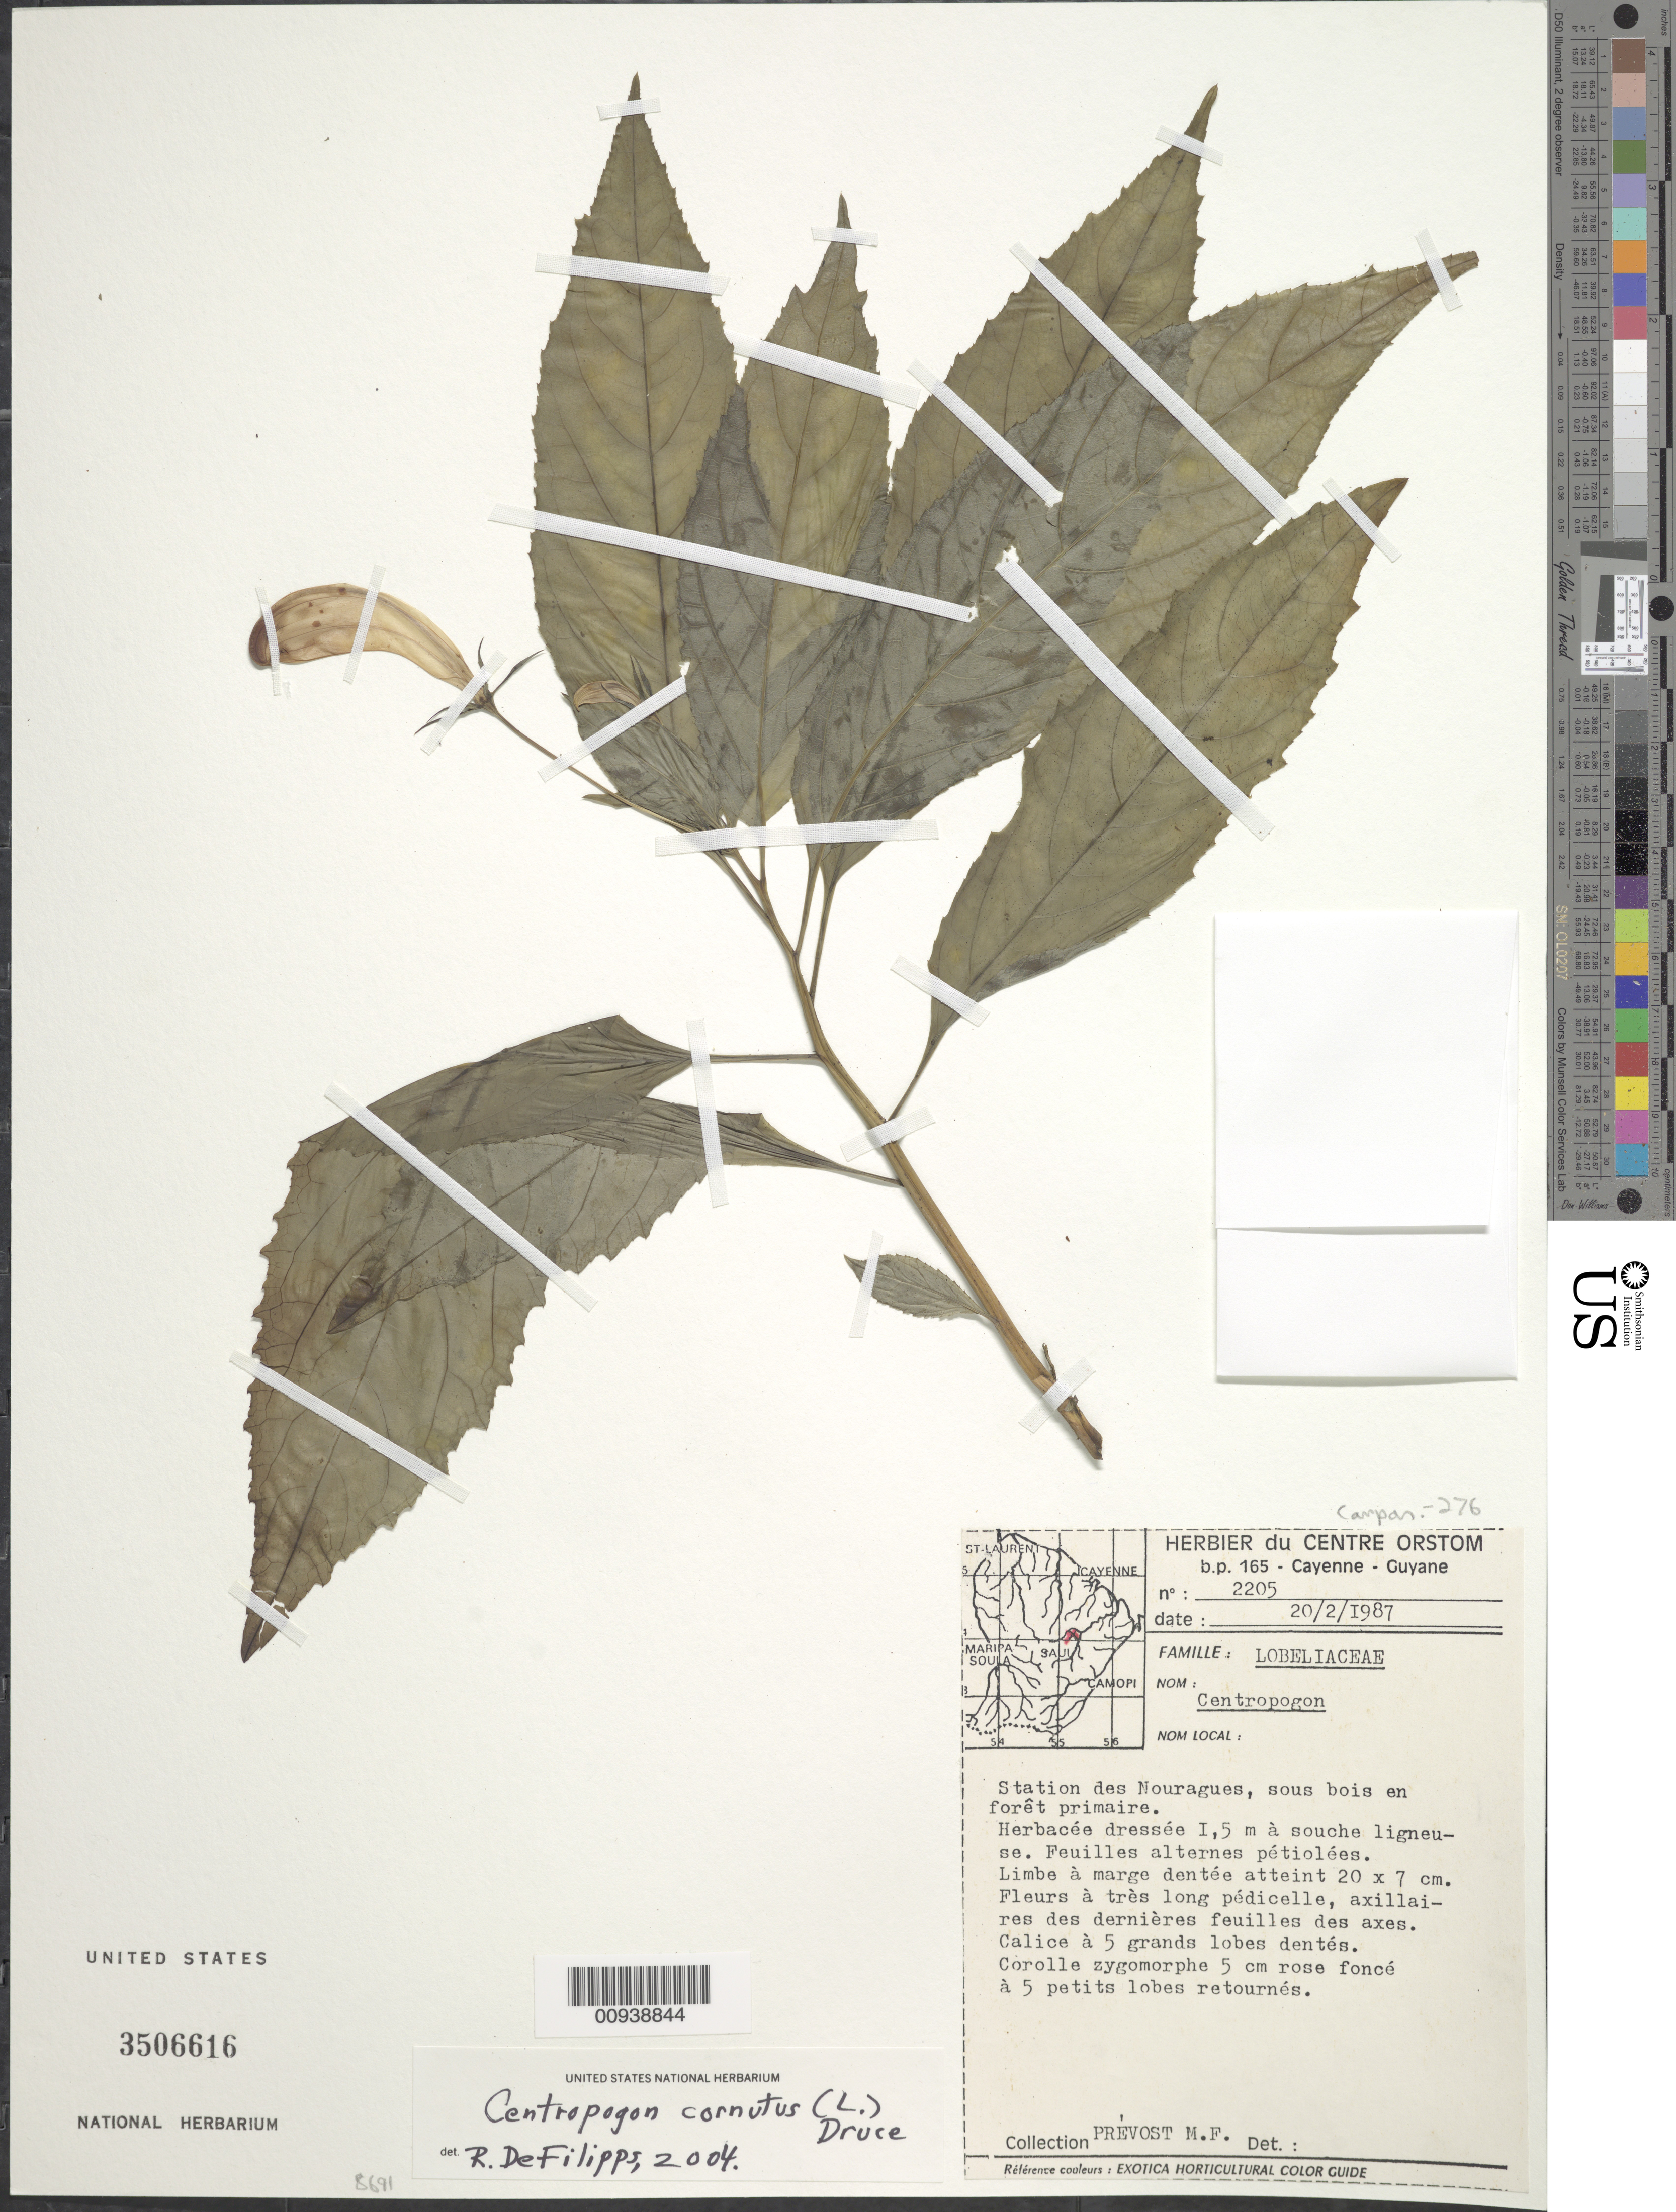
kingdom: Plantae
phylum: Tracheophyta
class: Magnoliopsida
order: Asterales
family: Campanulaceae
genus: Centropogon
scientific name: Centropogon cornutus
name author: (L.) Druce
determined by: DeFilipps, R. A.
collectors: M.-F. Prévost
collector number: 2205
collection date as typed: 20-Feb-87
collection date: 1987-02-20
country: French Guiana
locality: Station des Nouragues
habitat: Primary forest, understory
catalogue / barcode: US 3506616